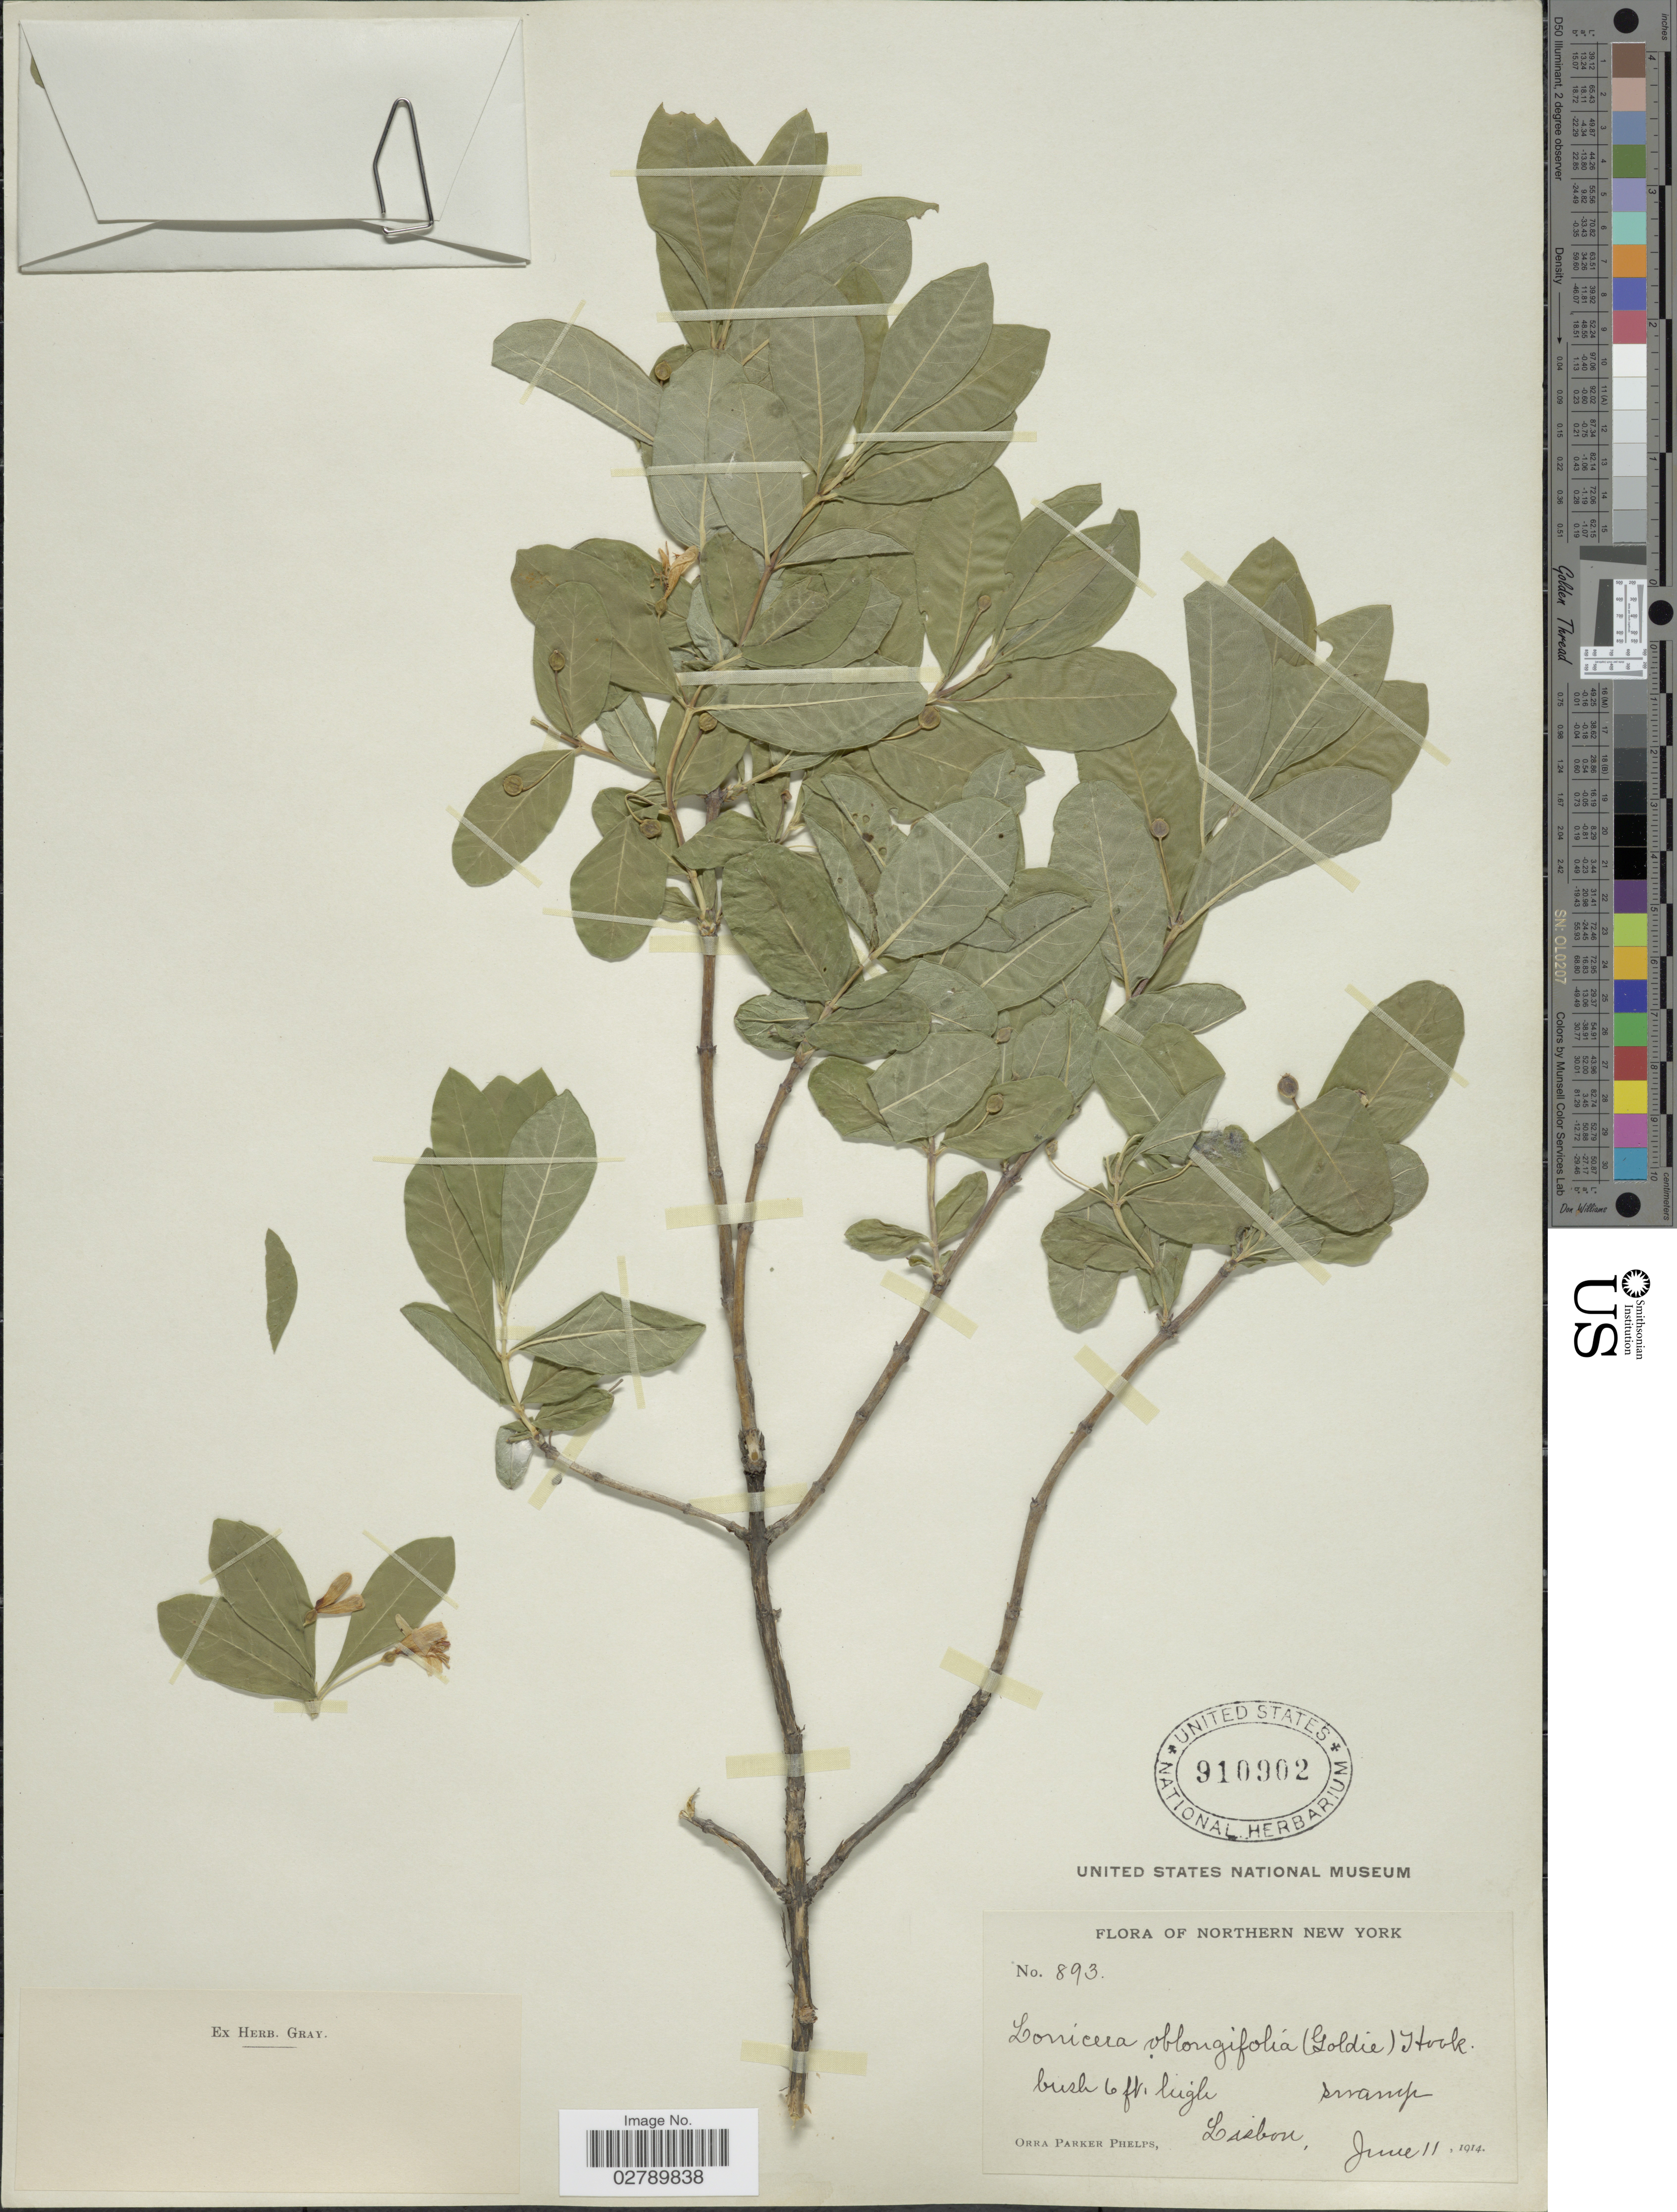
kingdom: Plantae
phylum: Tracheophyta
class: Magnoliopsida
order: Dipsacales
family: Caprifoliaceae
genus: Lonicera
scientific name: Lonicera oblongifolia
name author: Hook.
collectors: O. P. Phelps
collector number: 893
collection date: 1914-06-11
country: United States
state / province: New York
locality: Northern New York. Lisbon.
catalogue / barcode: US 910902